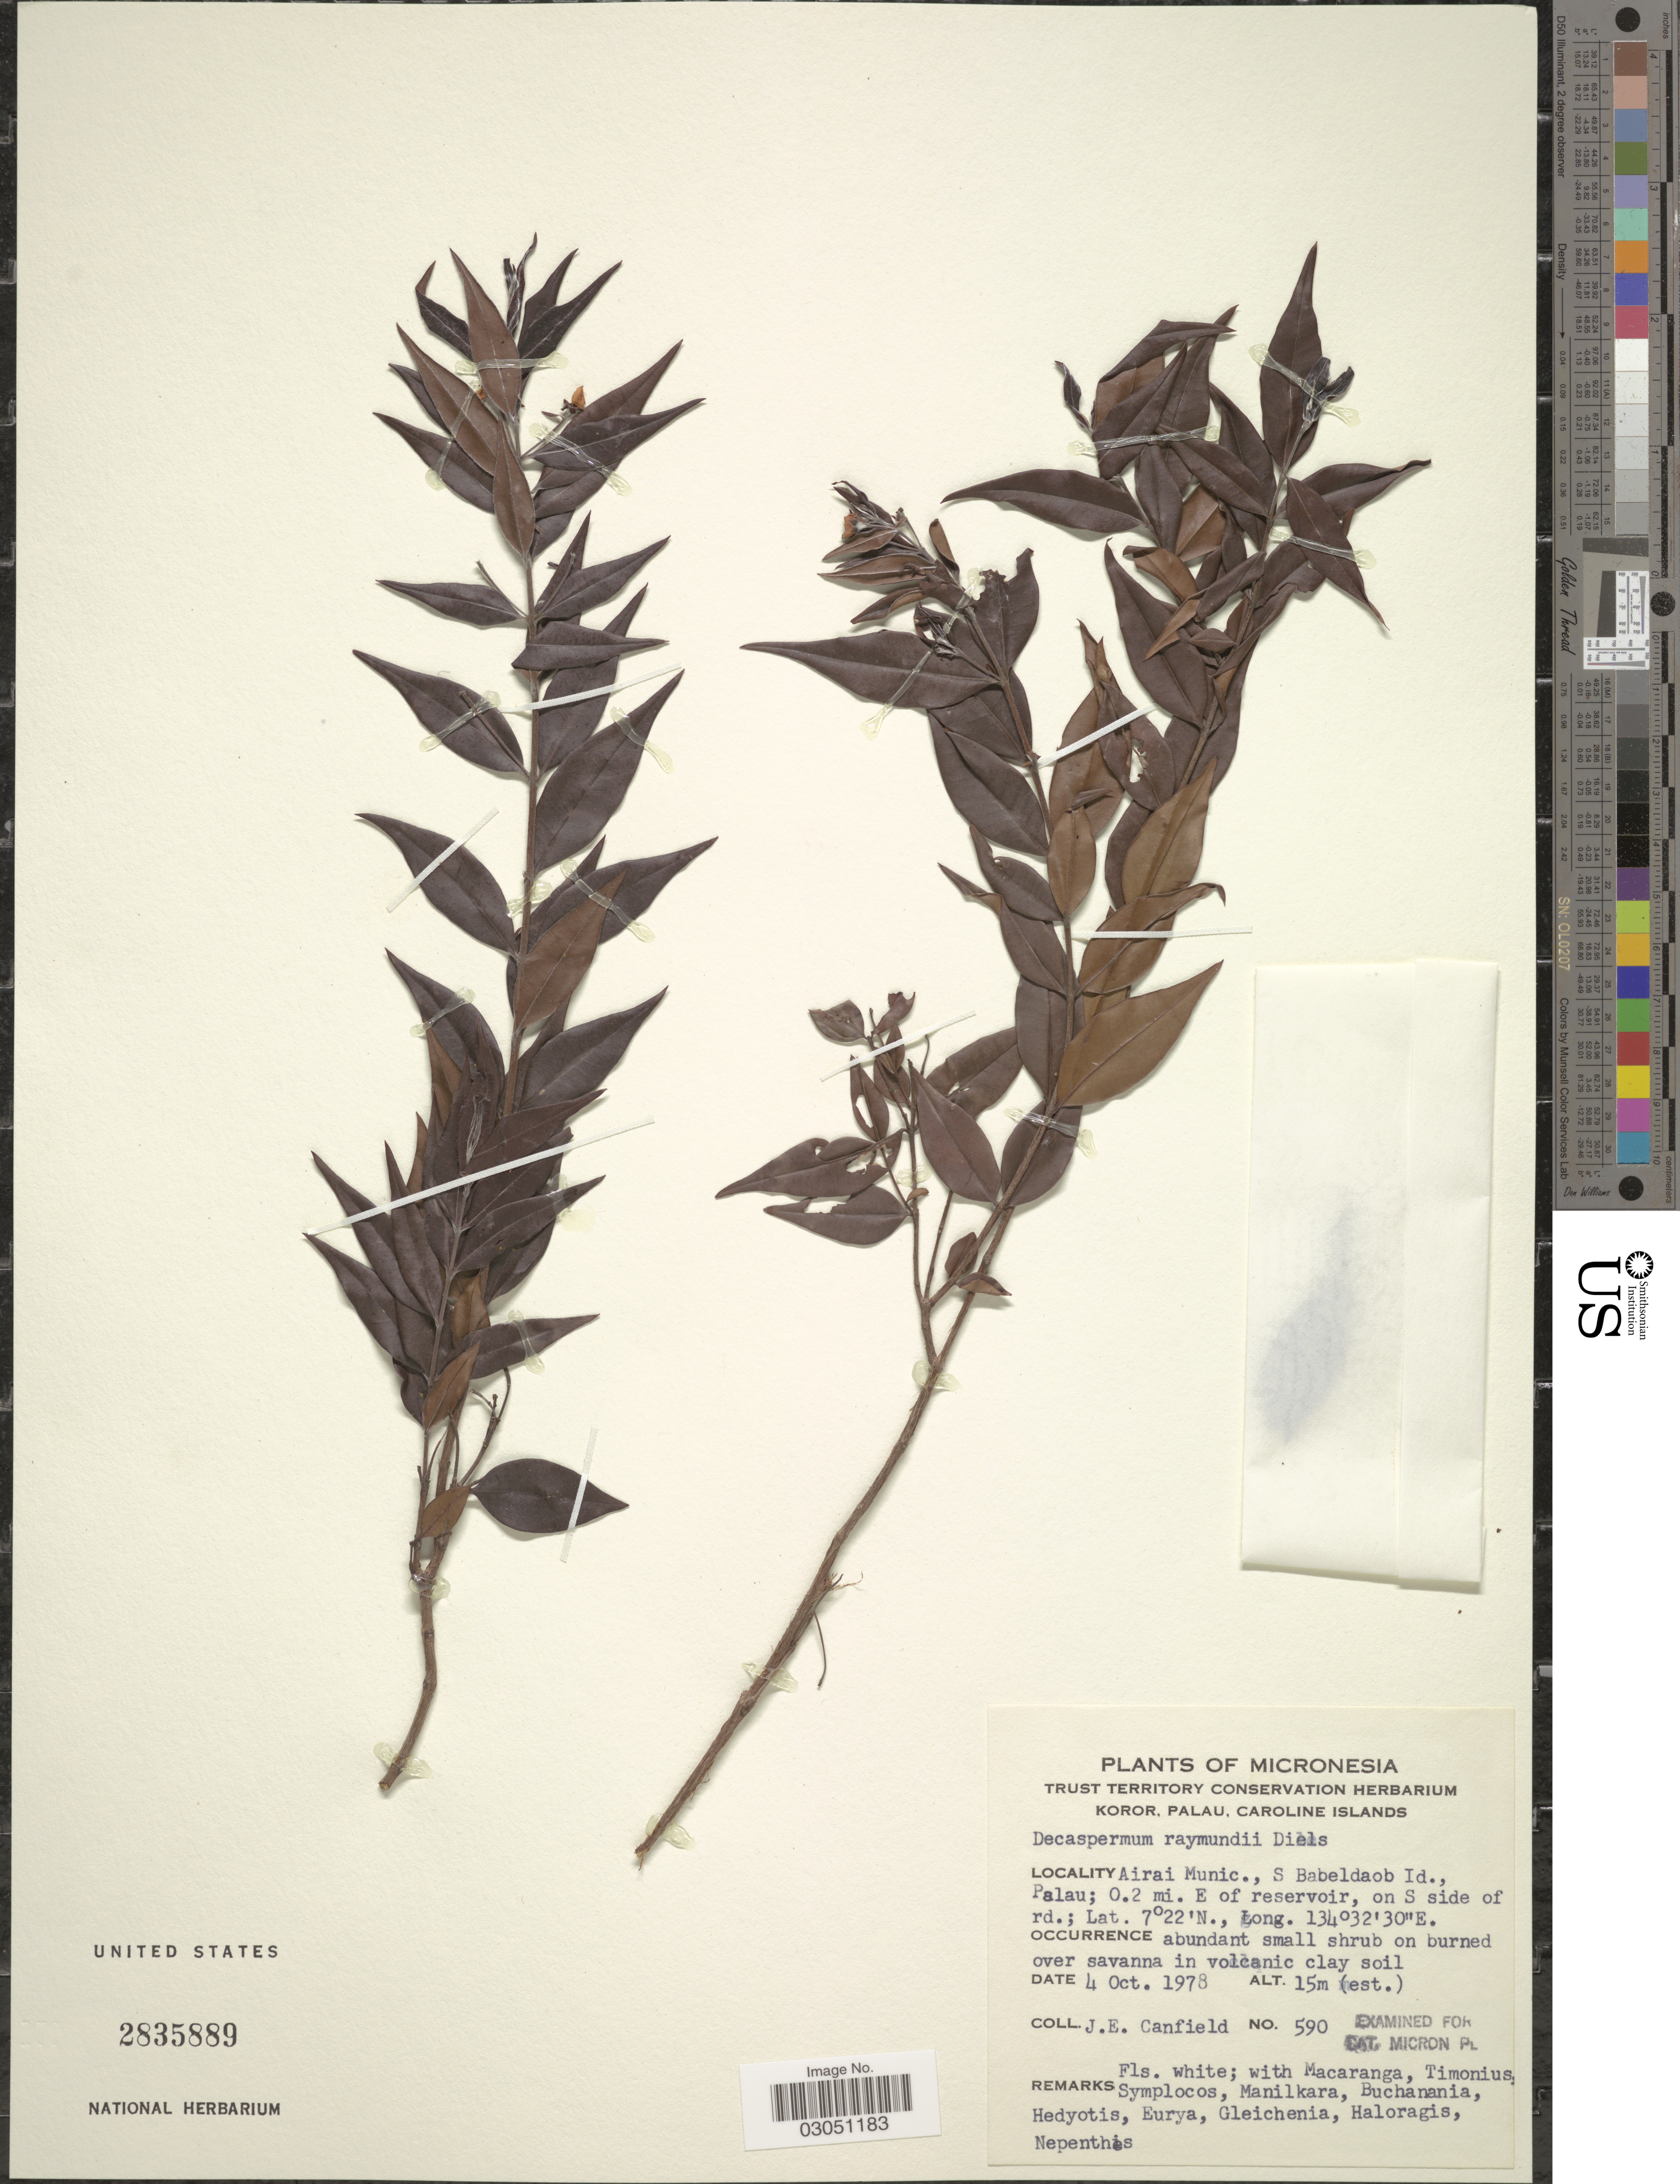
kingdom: Plantae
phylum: Tracheophyta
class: Magnoliopsida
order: Myrtales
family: Myrtaceae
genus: Decaspermum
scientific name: Decaspermum raymundi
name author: Diels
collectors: J. E. Canfield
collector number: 590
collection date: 1978-10-04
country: Palau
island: Babeldaob [Babelthuap]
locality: Micronesia. Airai Munic., S. Babeldaob Id., Palau; 0.2 mi. E of reservoir, on S side of rd.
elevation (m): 15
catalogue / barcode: US 2835889